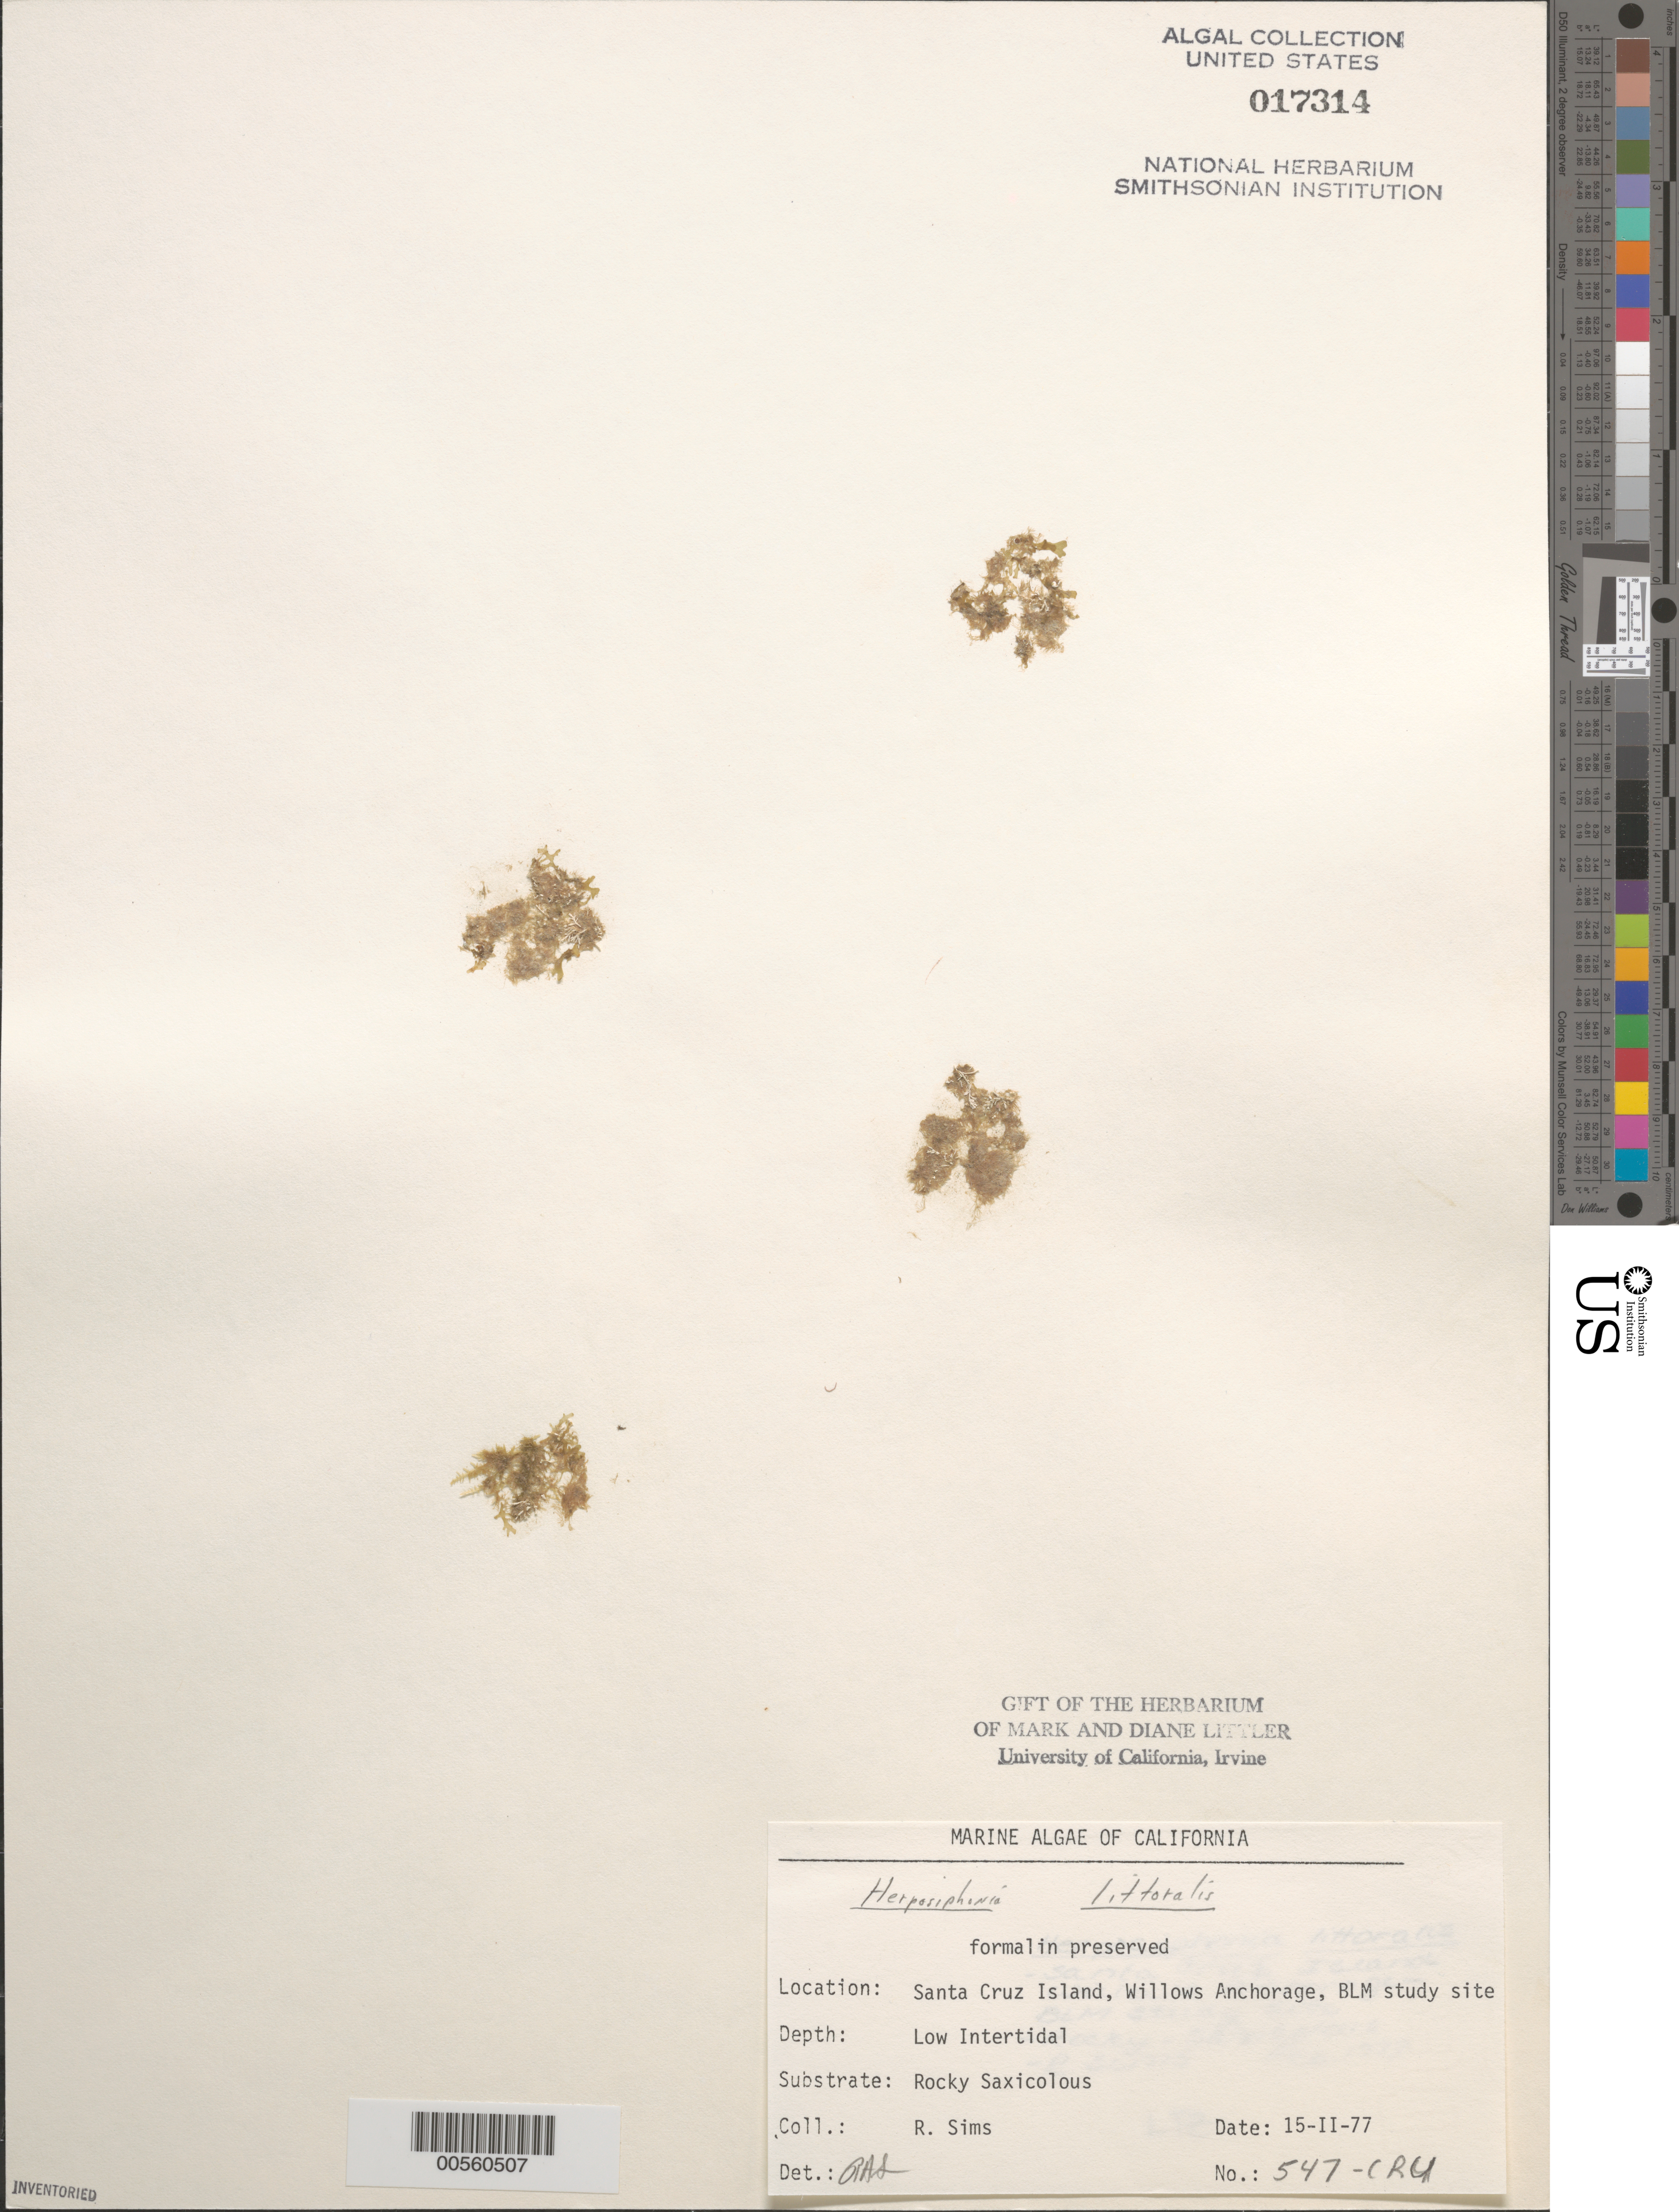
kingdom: Plantae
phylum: Rhodophyta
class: Florideophyceae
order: Ceramiales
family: Rhodomelaceae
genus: Herposiphonia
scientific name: Herposiphonia littoralis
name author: Hollenb.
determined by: Sims, Robert H.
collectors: R. H. Sims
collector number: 547-cru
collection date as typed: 15 Feb 1977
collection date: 1977-02-15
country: United States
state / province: California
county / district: Santa Barbara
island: Santa Cruz Island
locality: Willows Anchorage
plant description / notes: BLM-SOCALBIGHT Rocky Intertidal Survey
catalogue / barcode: US 17314